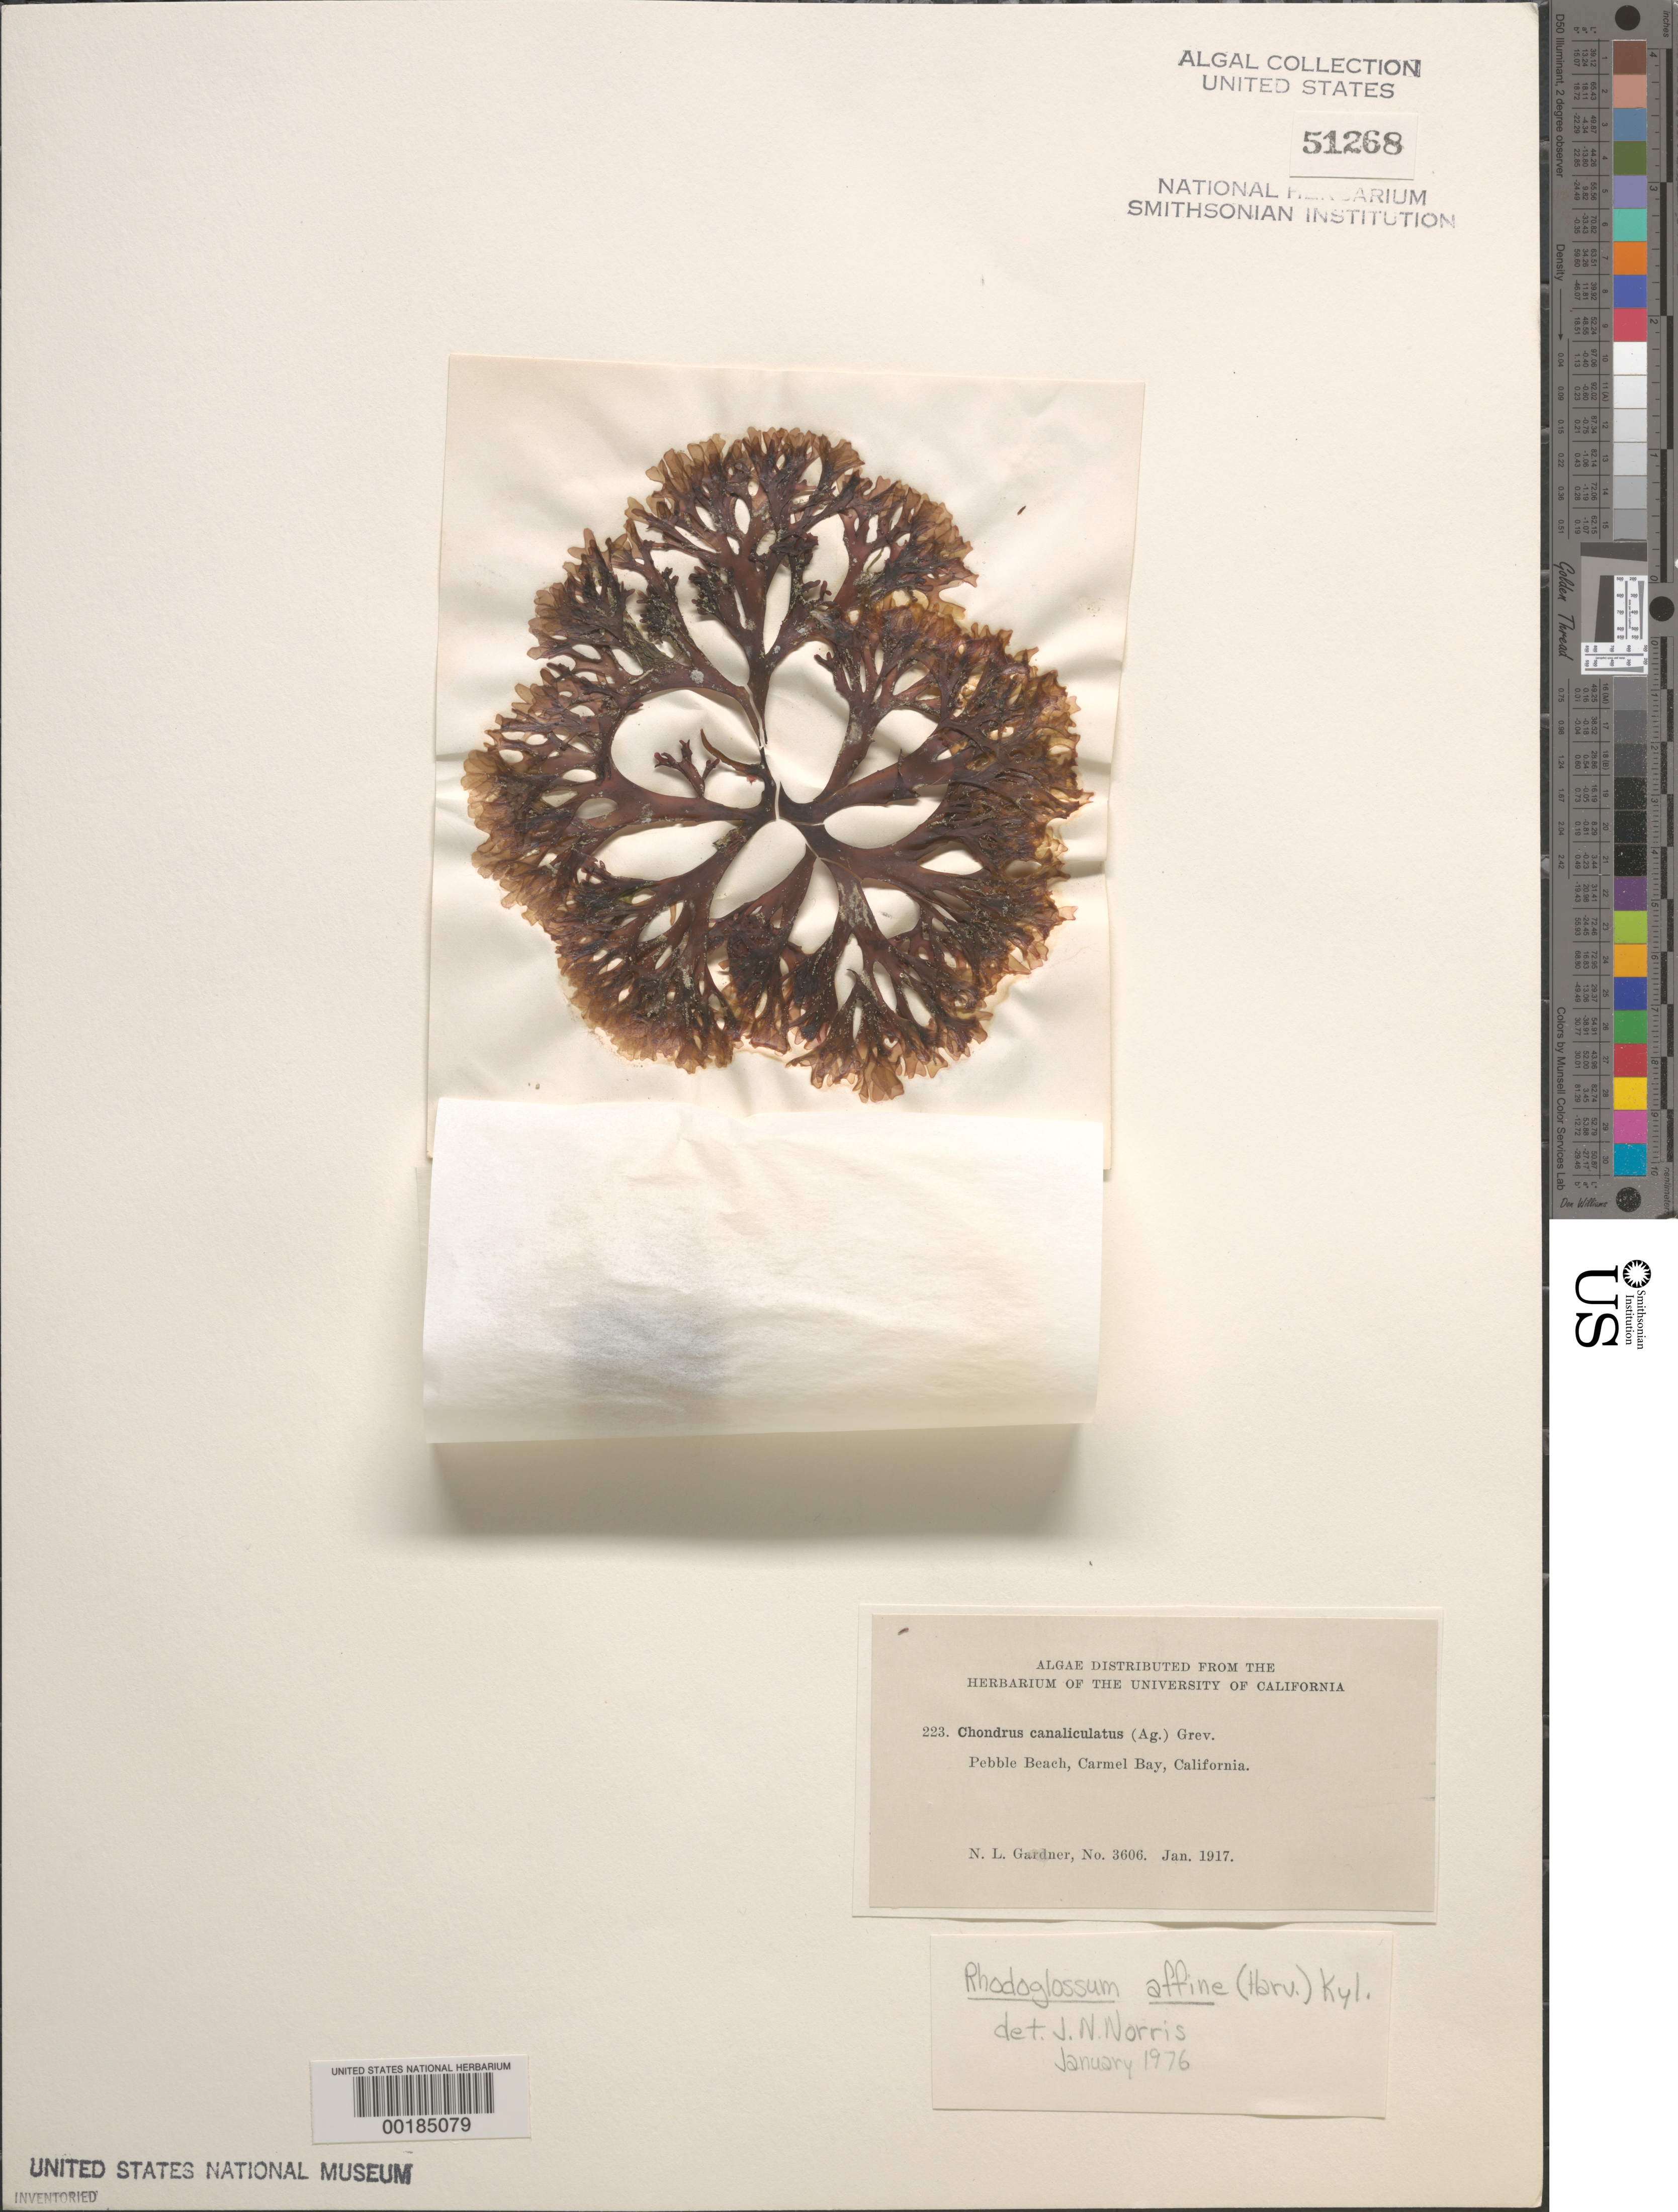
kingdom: Plantae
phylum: Rhodophyta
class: Florideophyceae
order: Gigartinales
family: Gigartinaceae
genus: Mazzaella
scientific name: Mazzaella affinis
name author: (Harvey) Fredericq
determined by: Algae name updating Project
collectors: N. Gardner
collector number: NLG 3606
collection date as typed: Jan 1917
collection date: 1917-01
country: United States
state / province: California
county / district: Monterey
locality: Carmel Bay, Pebble Beach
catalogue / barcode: US 51268